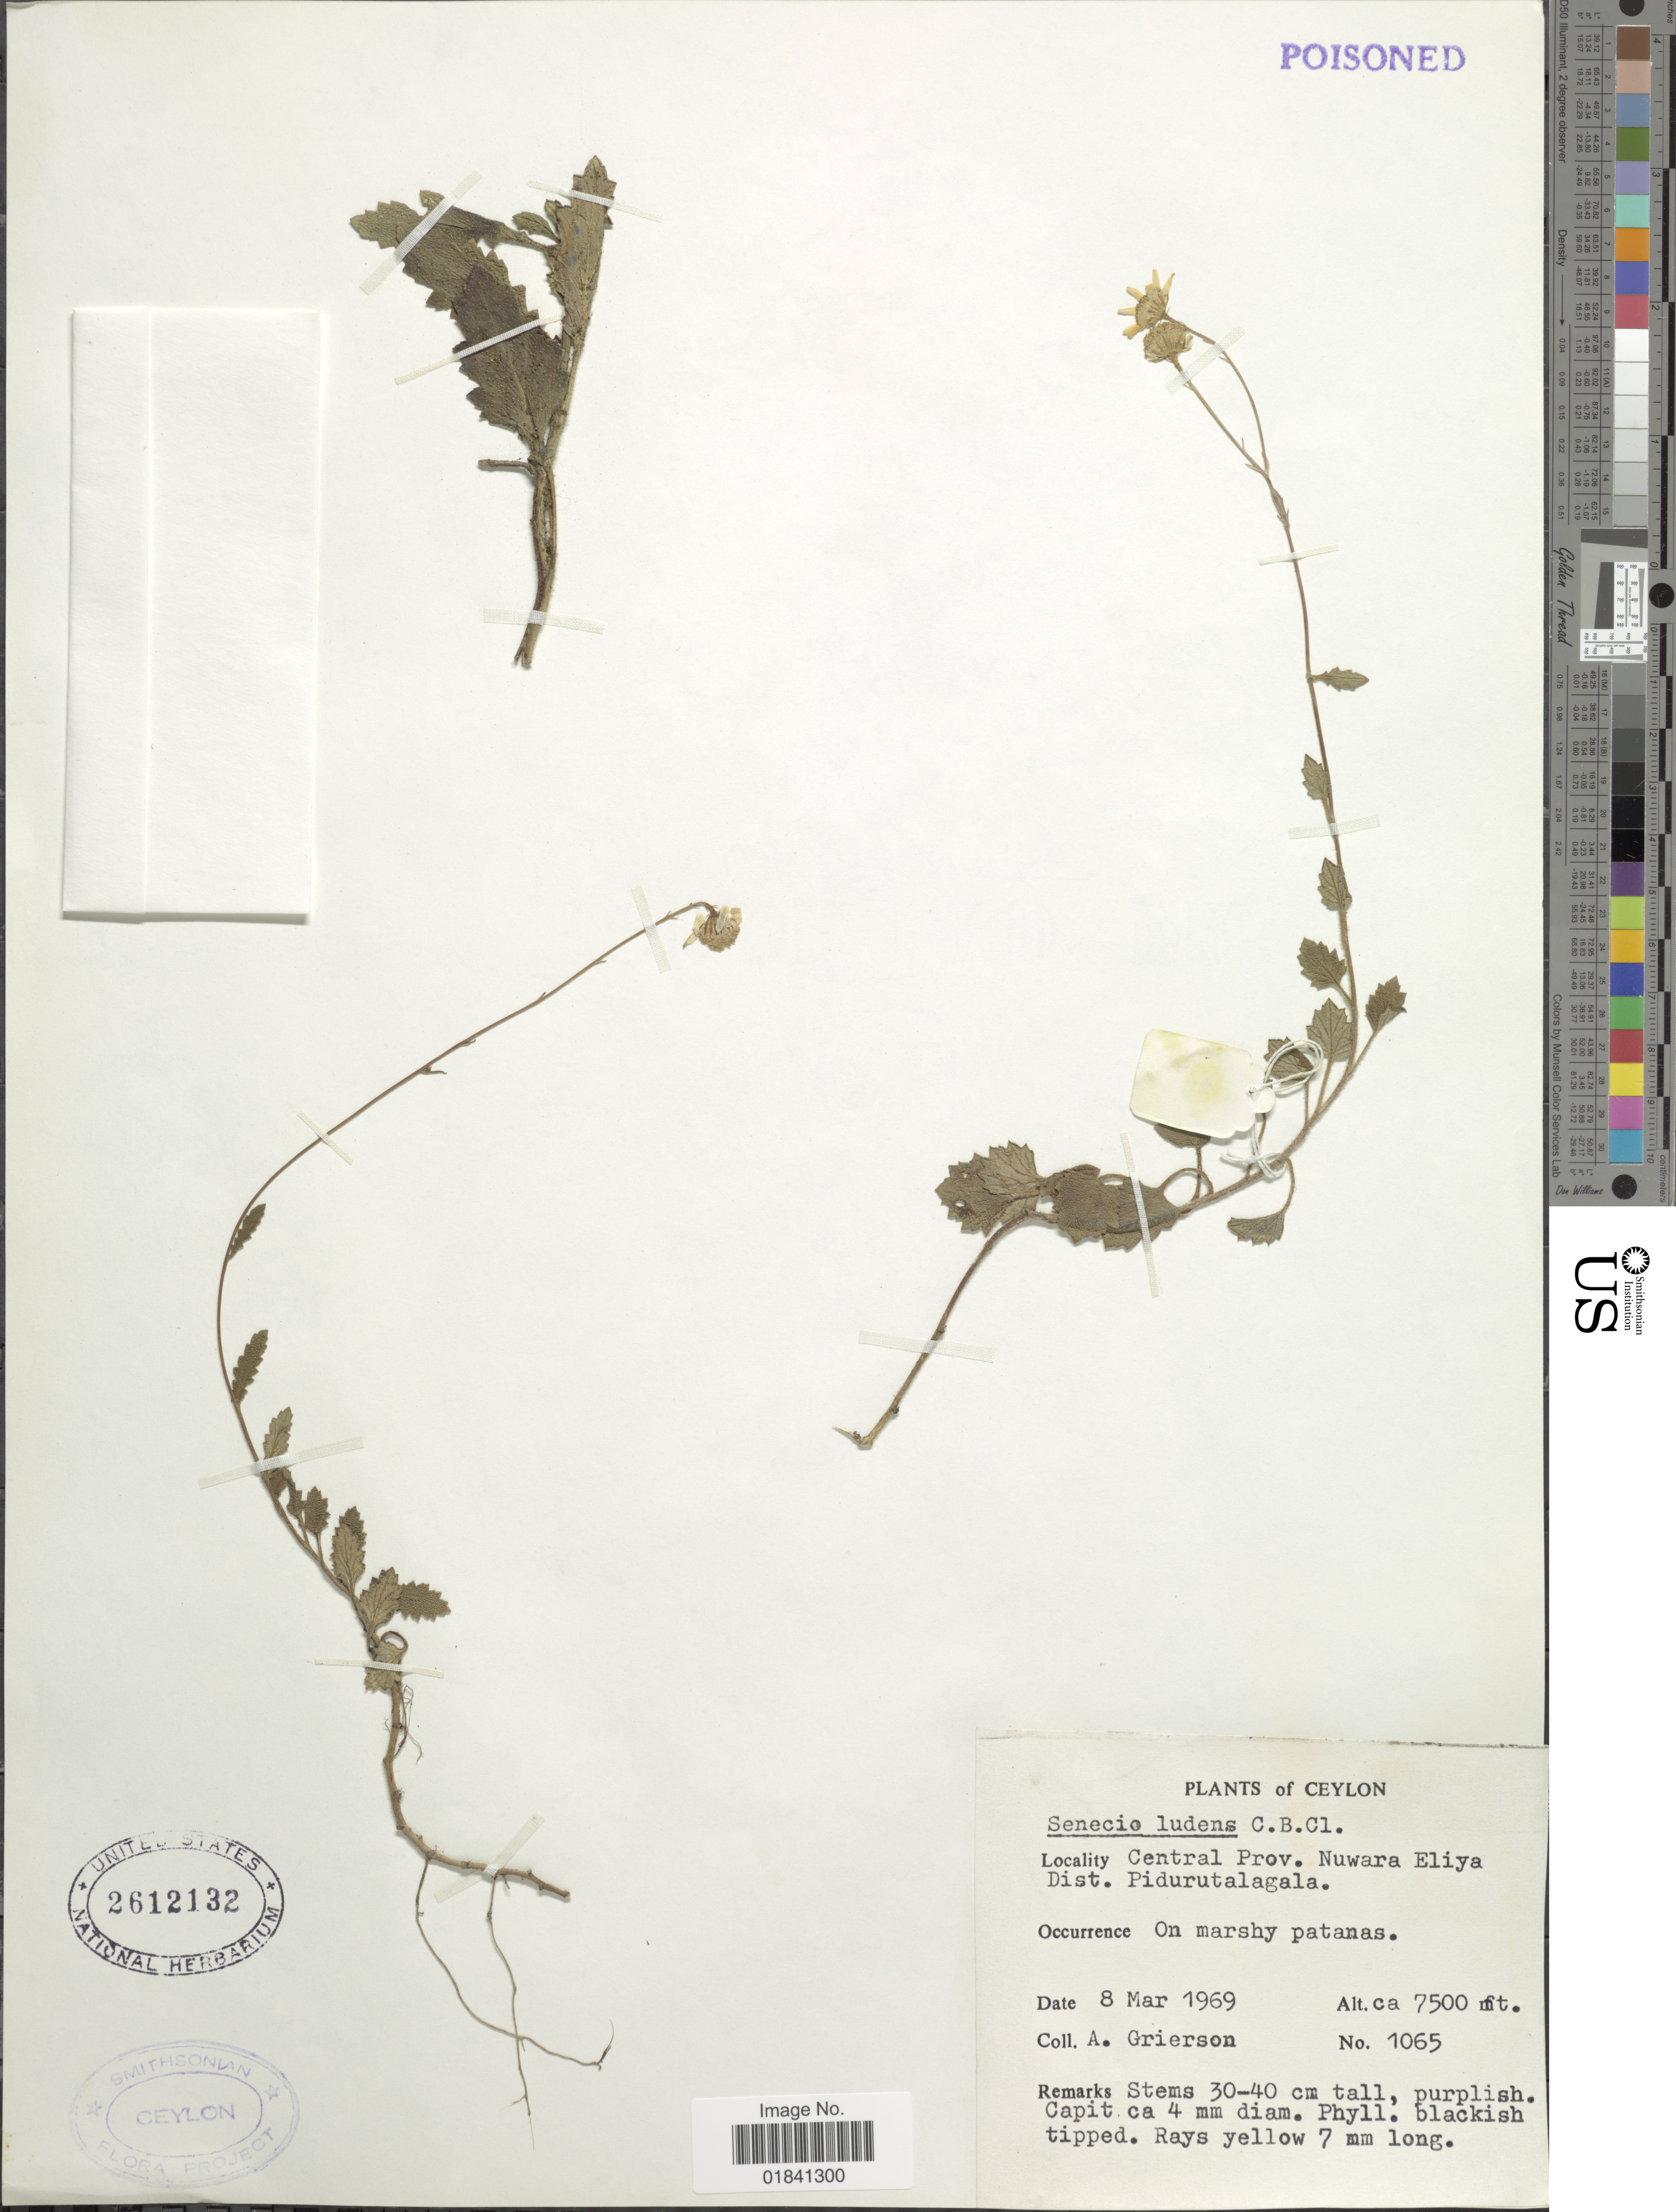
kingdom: Plantae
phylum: Tracheophyta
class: Magnoliopsida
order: Asterales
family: Asteraceae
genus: Senecio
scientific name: Senecio ludens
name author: Clarke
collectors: A. Grierson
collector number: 1065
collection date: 1969-03-08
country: Sri Lanka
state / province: Central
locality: Ceylon, Central Prov., Nuwara Eliya Dist. Pidurutalagala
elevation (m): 2286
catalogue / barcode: US 2612132